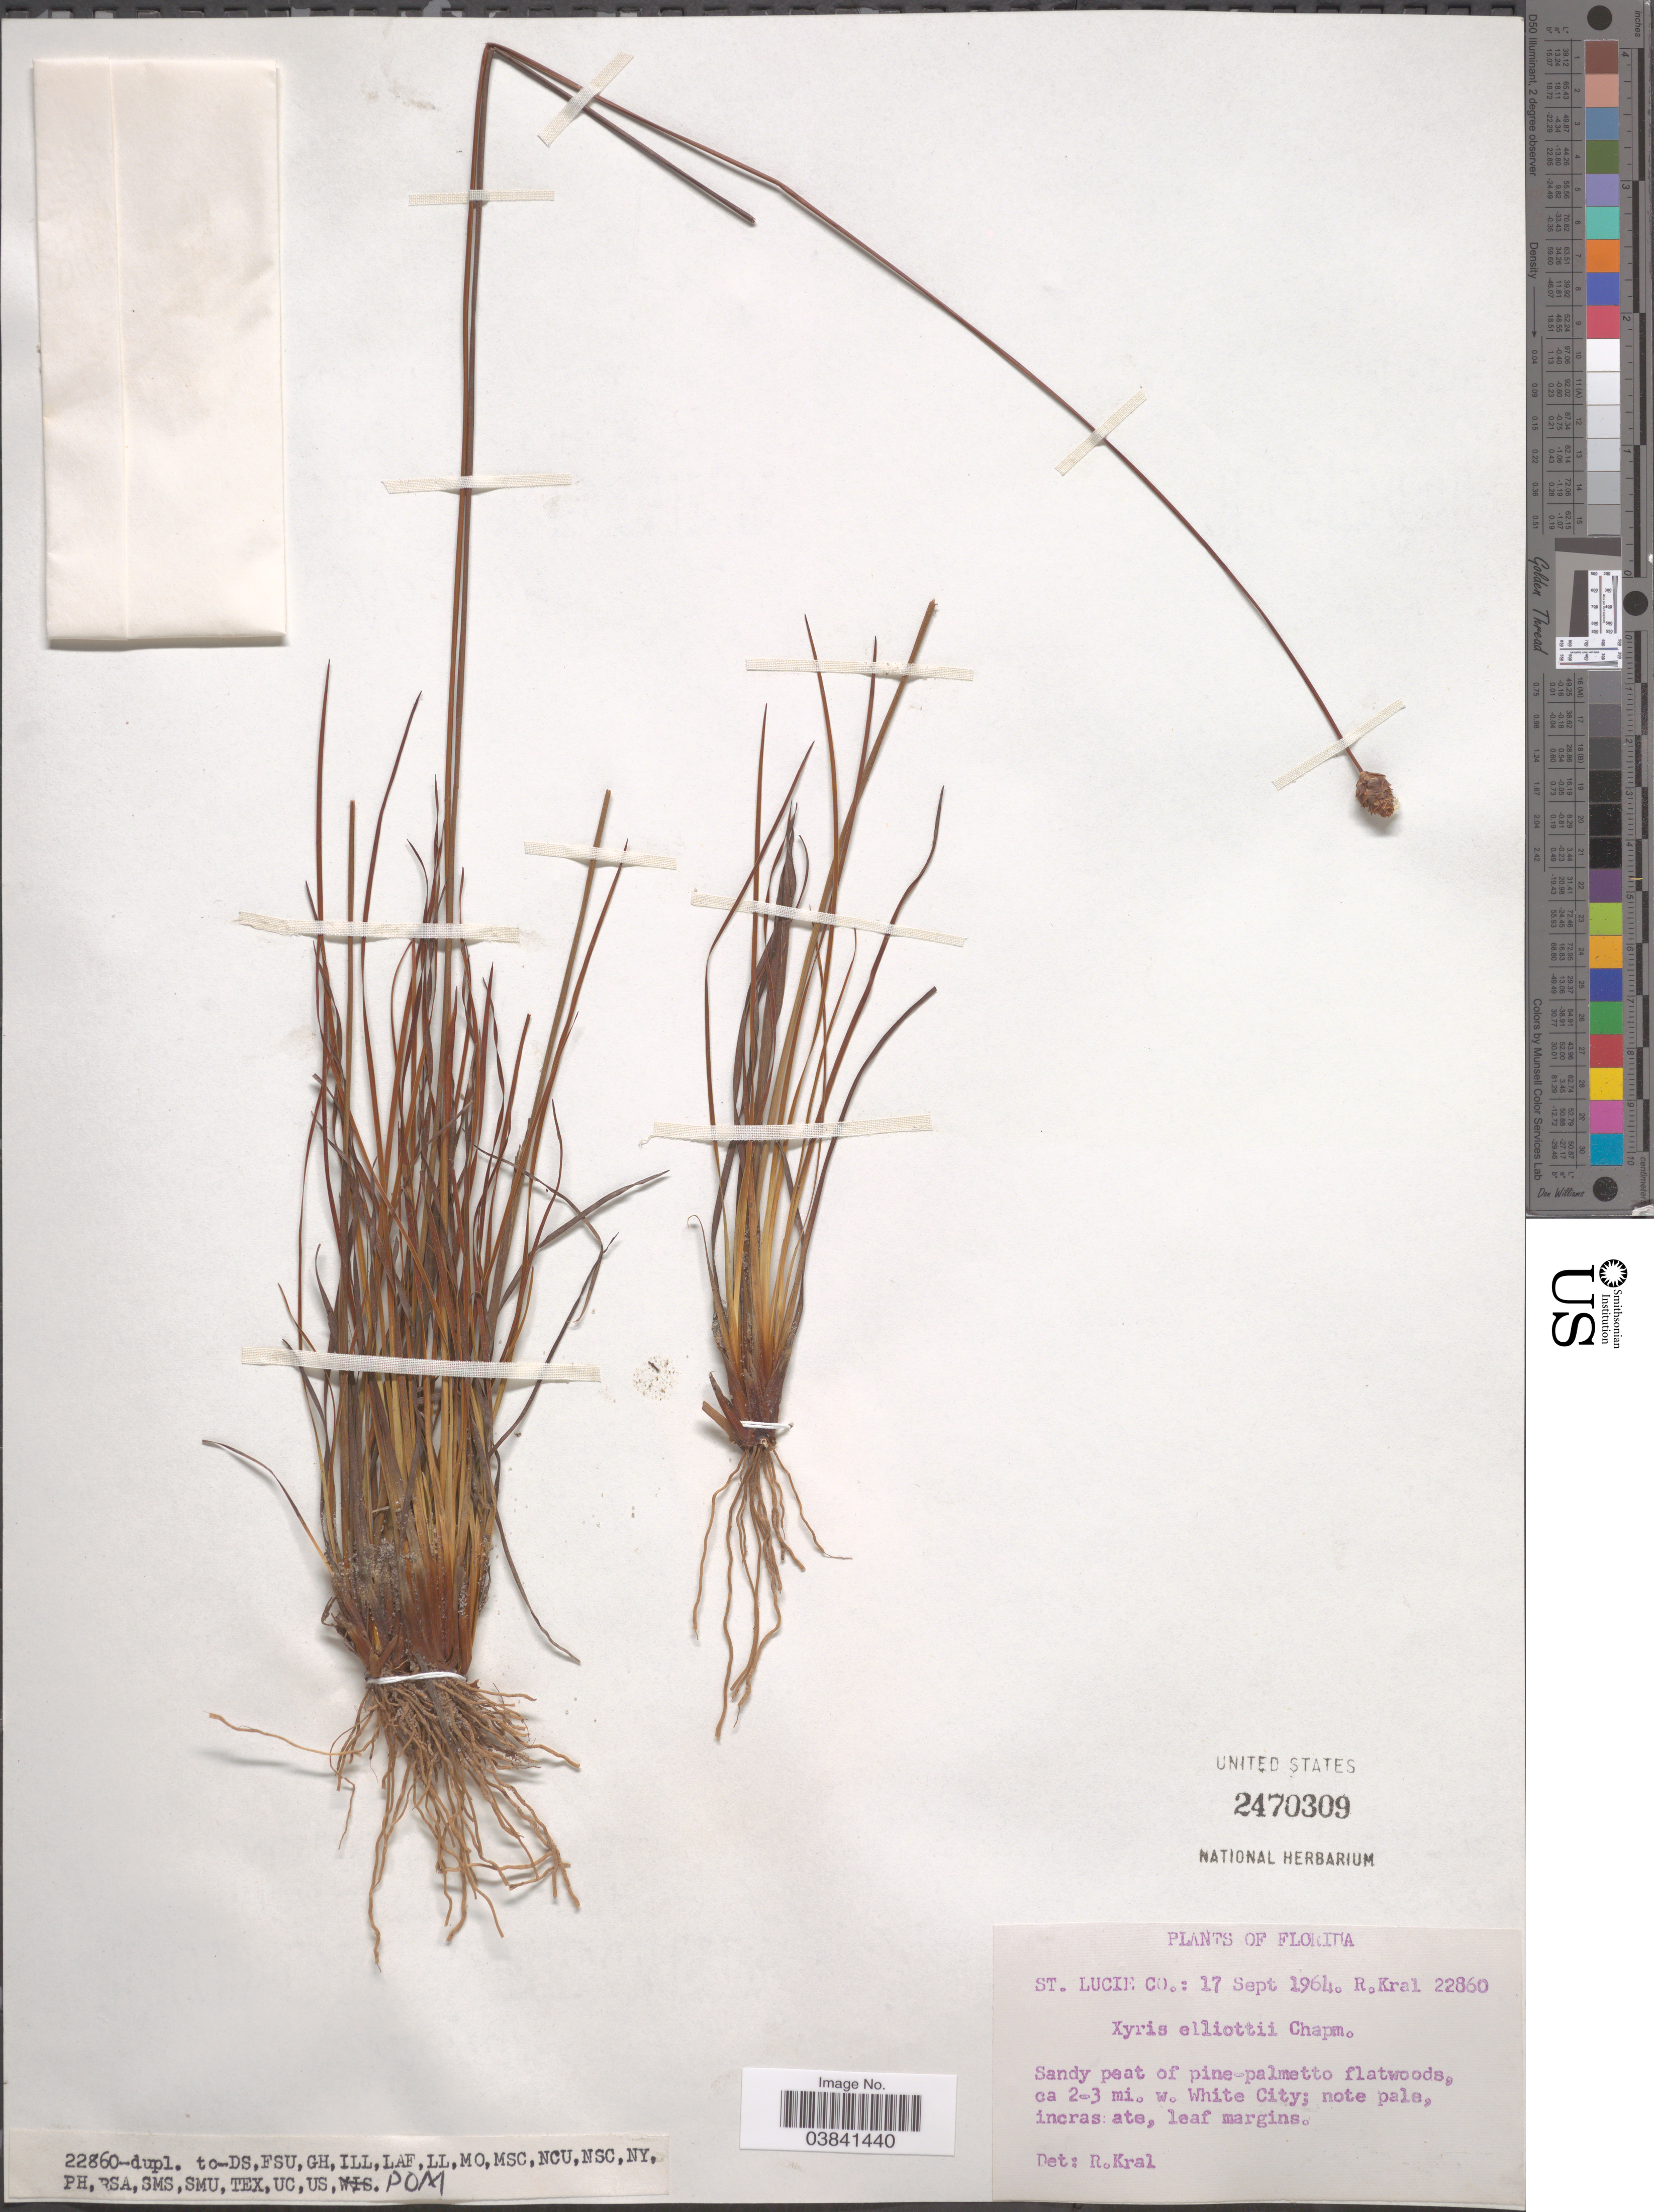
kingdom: Plantae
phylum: Tracheophyta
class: Liliopsida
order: Poales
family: Xyridaceae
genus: Xyris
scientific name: Xyris elliottii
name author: Chapm.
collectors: R. Kral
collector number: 22860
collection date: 1964-09-17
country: United States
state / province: Florida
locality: Ca 2-3 mi. w. White City. St. Lucie Co.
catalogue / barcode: US 2470309